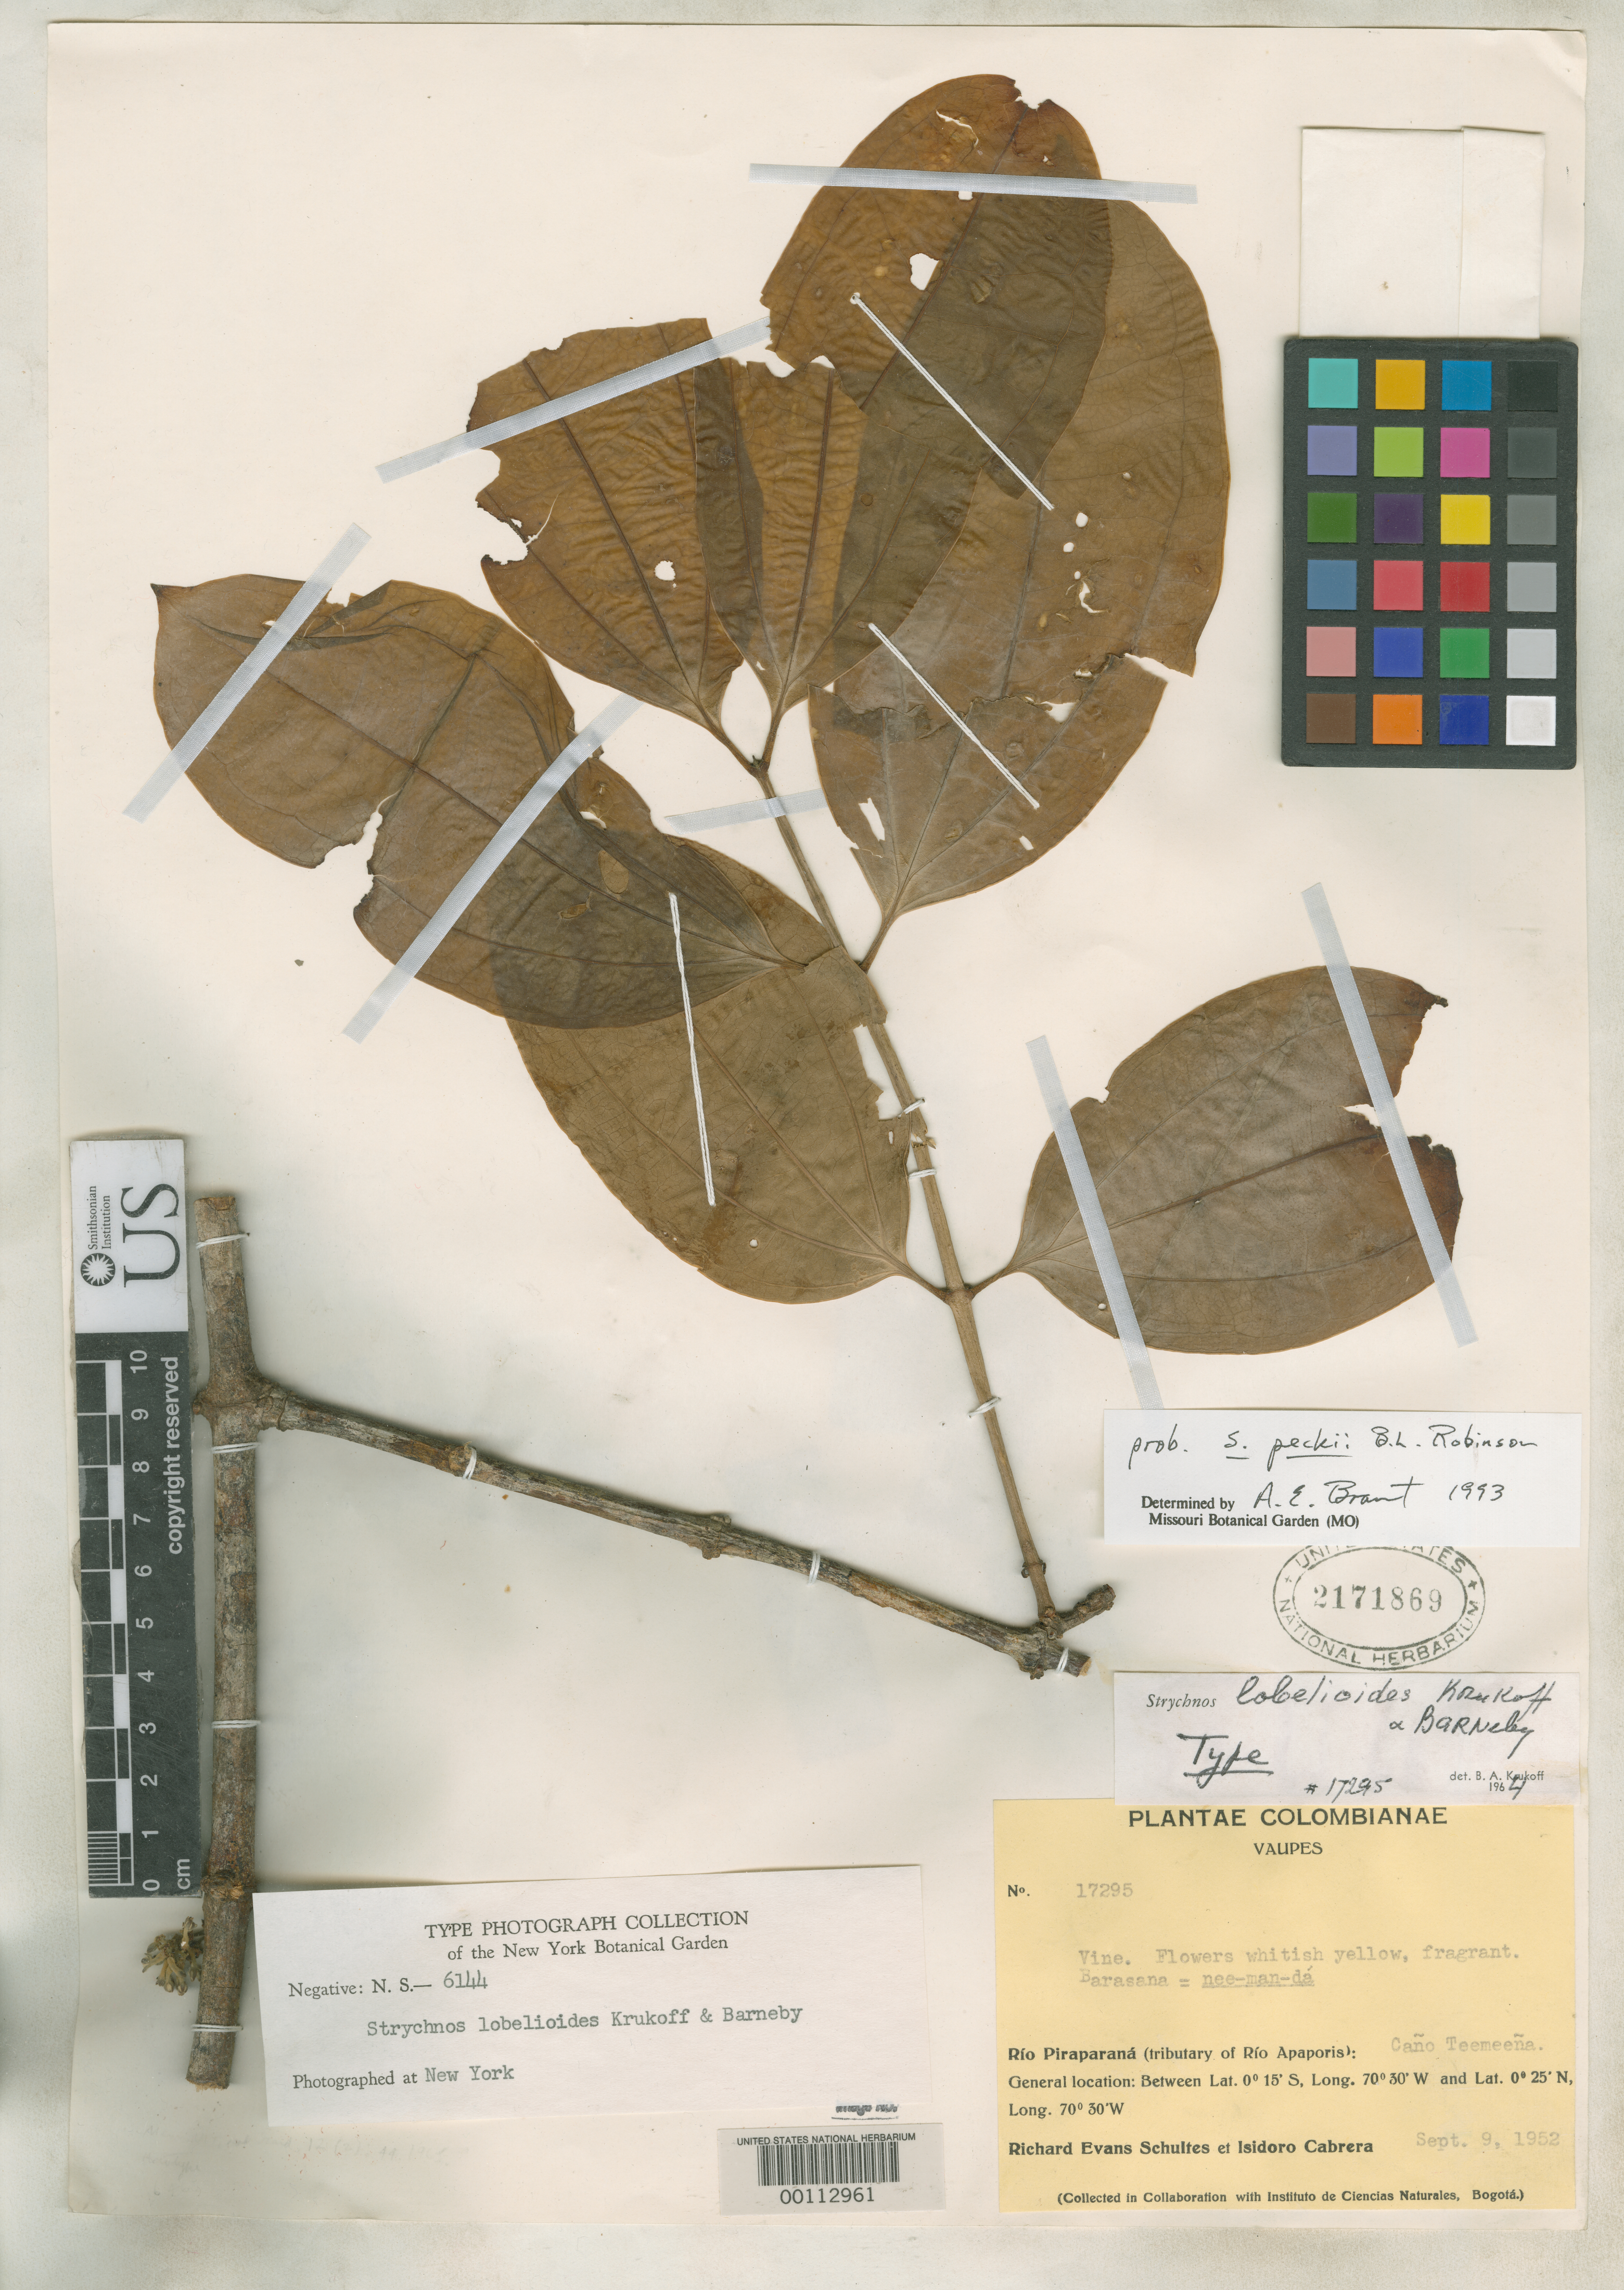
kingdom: Plantae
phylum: Tracheophyta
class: Magnoliopsida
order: Gentianales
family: Loganiaceae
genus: Strychnos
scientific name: Strychnos lobelioides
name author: Krukoff & Barneby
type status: Holotype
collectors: R. E. Schultes & M. Cabrera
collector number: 17295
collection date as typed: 09 Sep 1952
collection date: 1952-09-09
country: Colombia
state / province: Vaupés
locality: Rio Piraparana.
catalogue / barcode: US 2171869